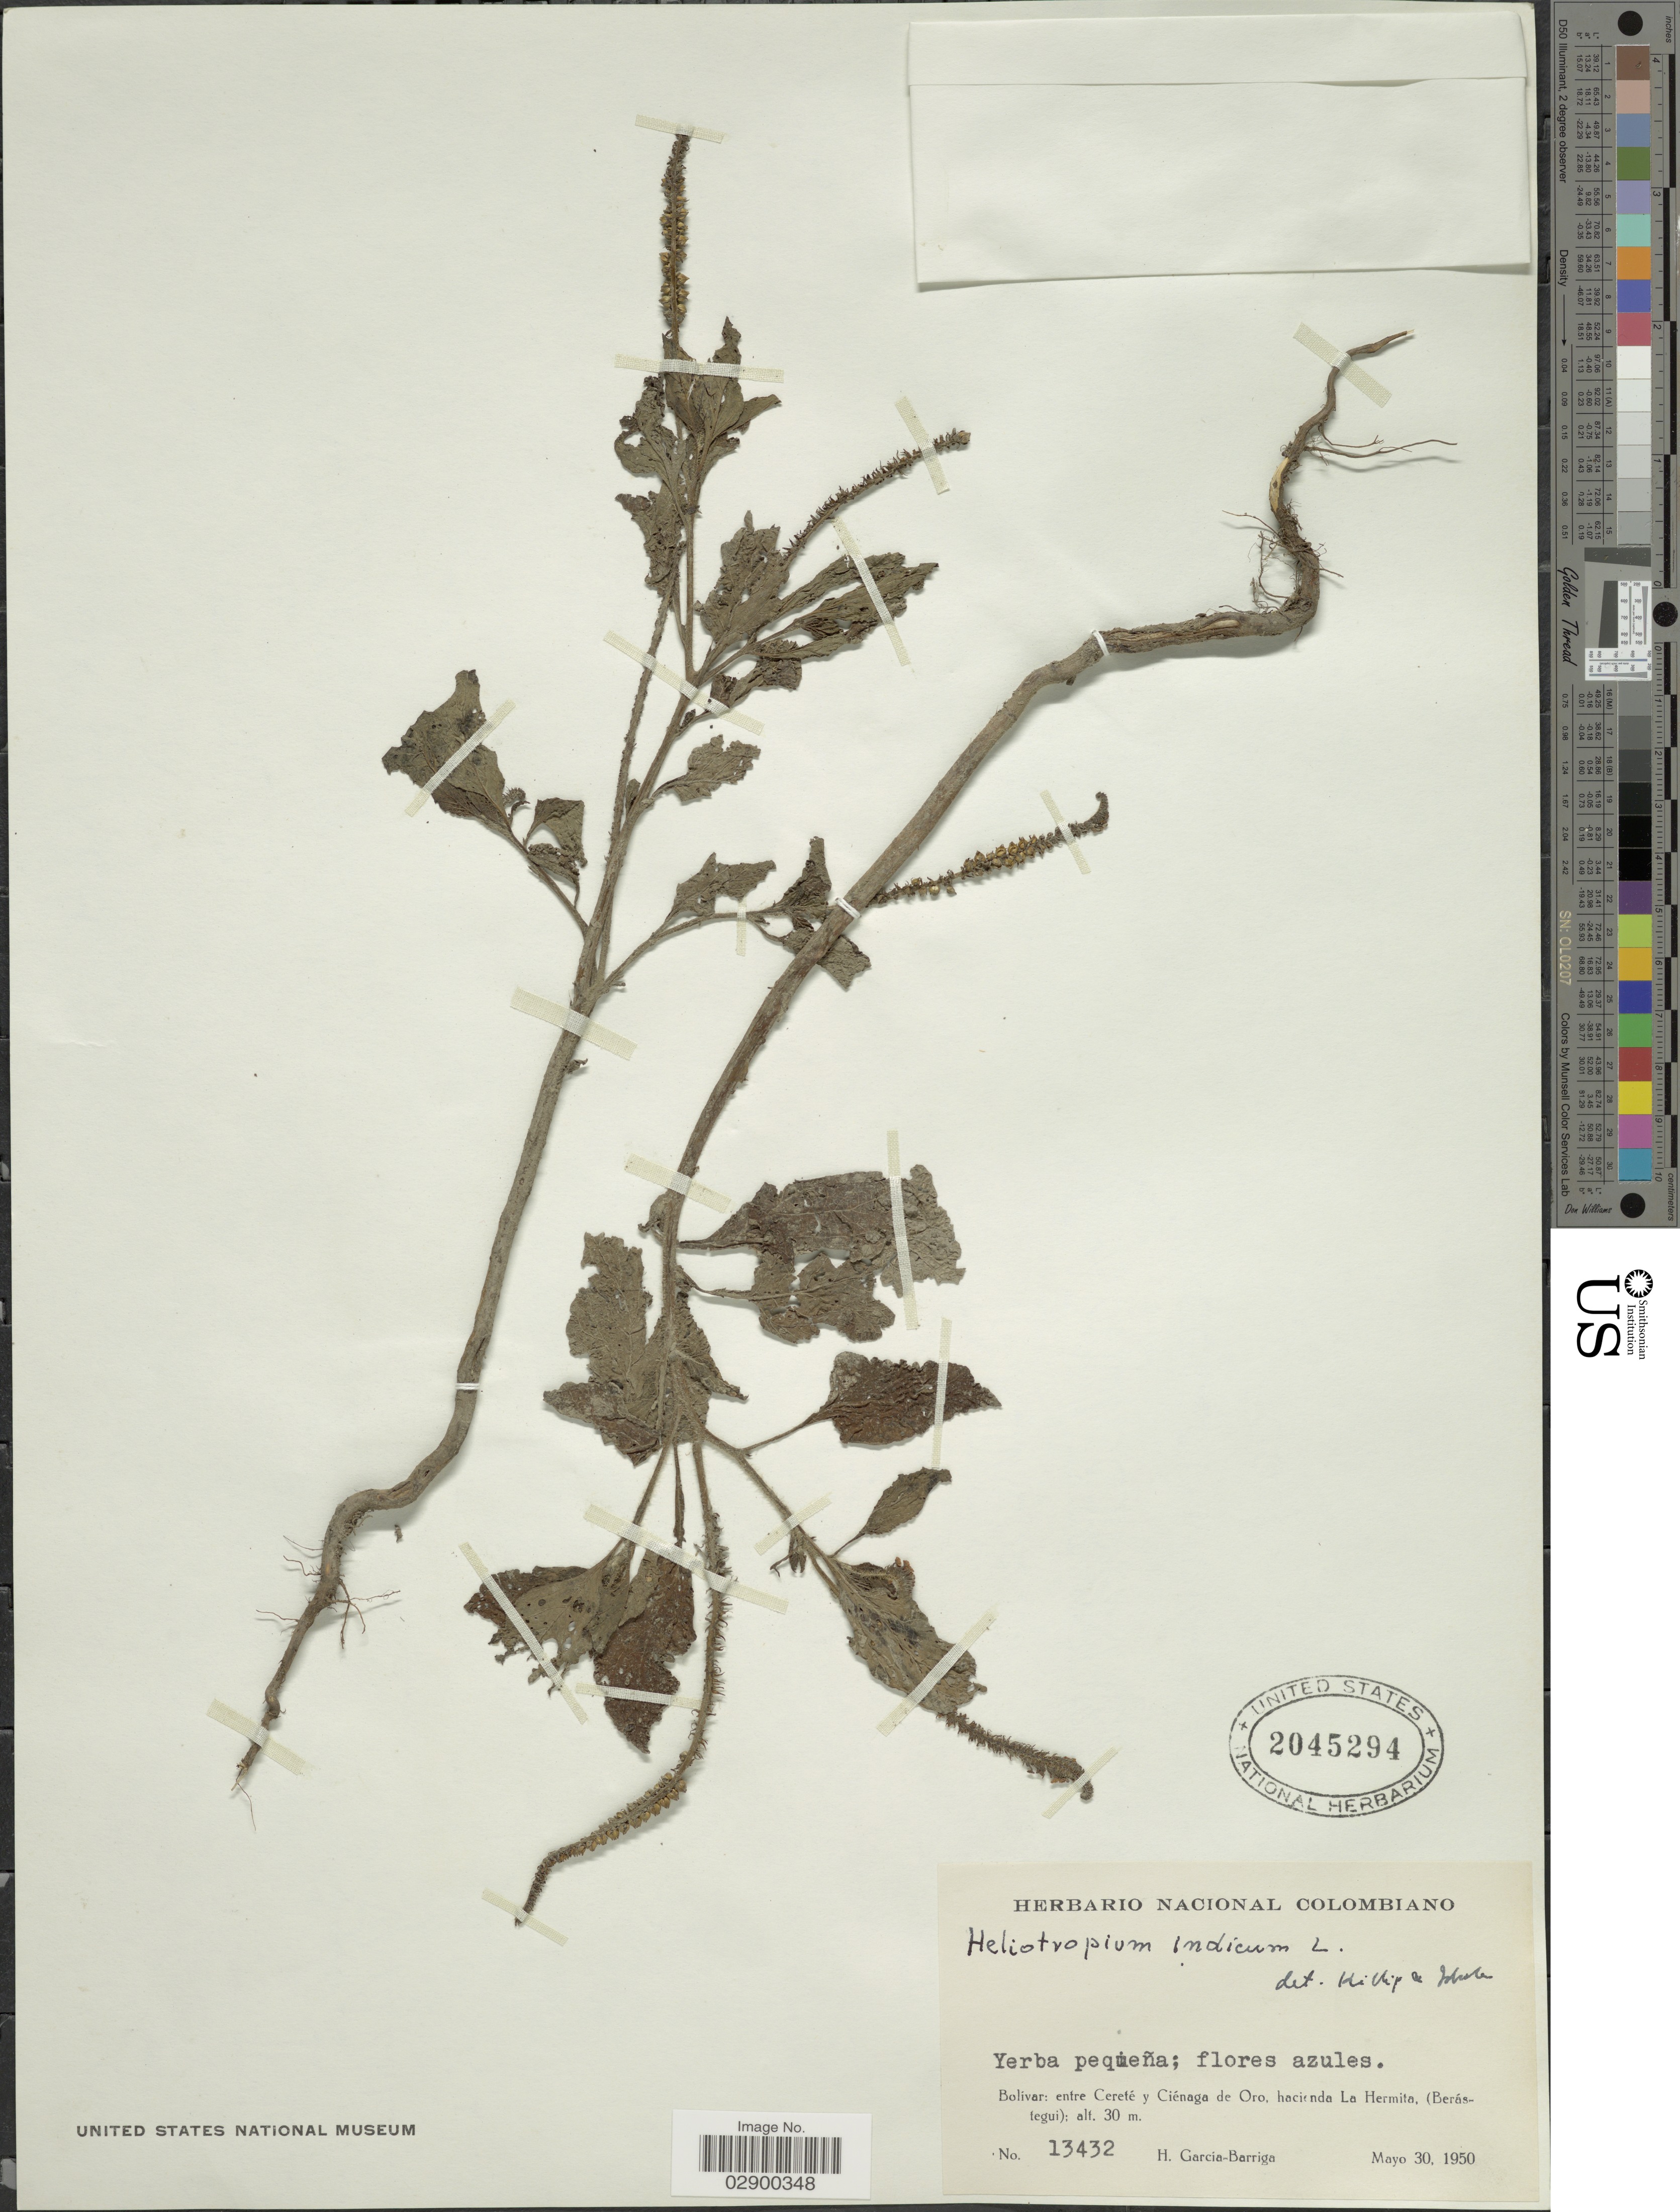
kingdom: Plantae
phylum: Tracheophyta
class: Magnoliopsida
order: Boraginales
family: Heliotropiaceae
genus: Heliotropium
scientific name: Heliotropium indicum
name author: L.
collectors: H. García Barriga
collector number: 13432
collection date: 1950-05-30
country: Colombia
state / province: Bolívar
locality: Entre Cereté y Ciénaga de Oro, Hacienda La Hermita (Berástegui).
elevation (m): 30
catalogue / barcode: US 2045294